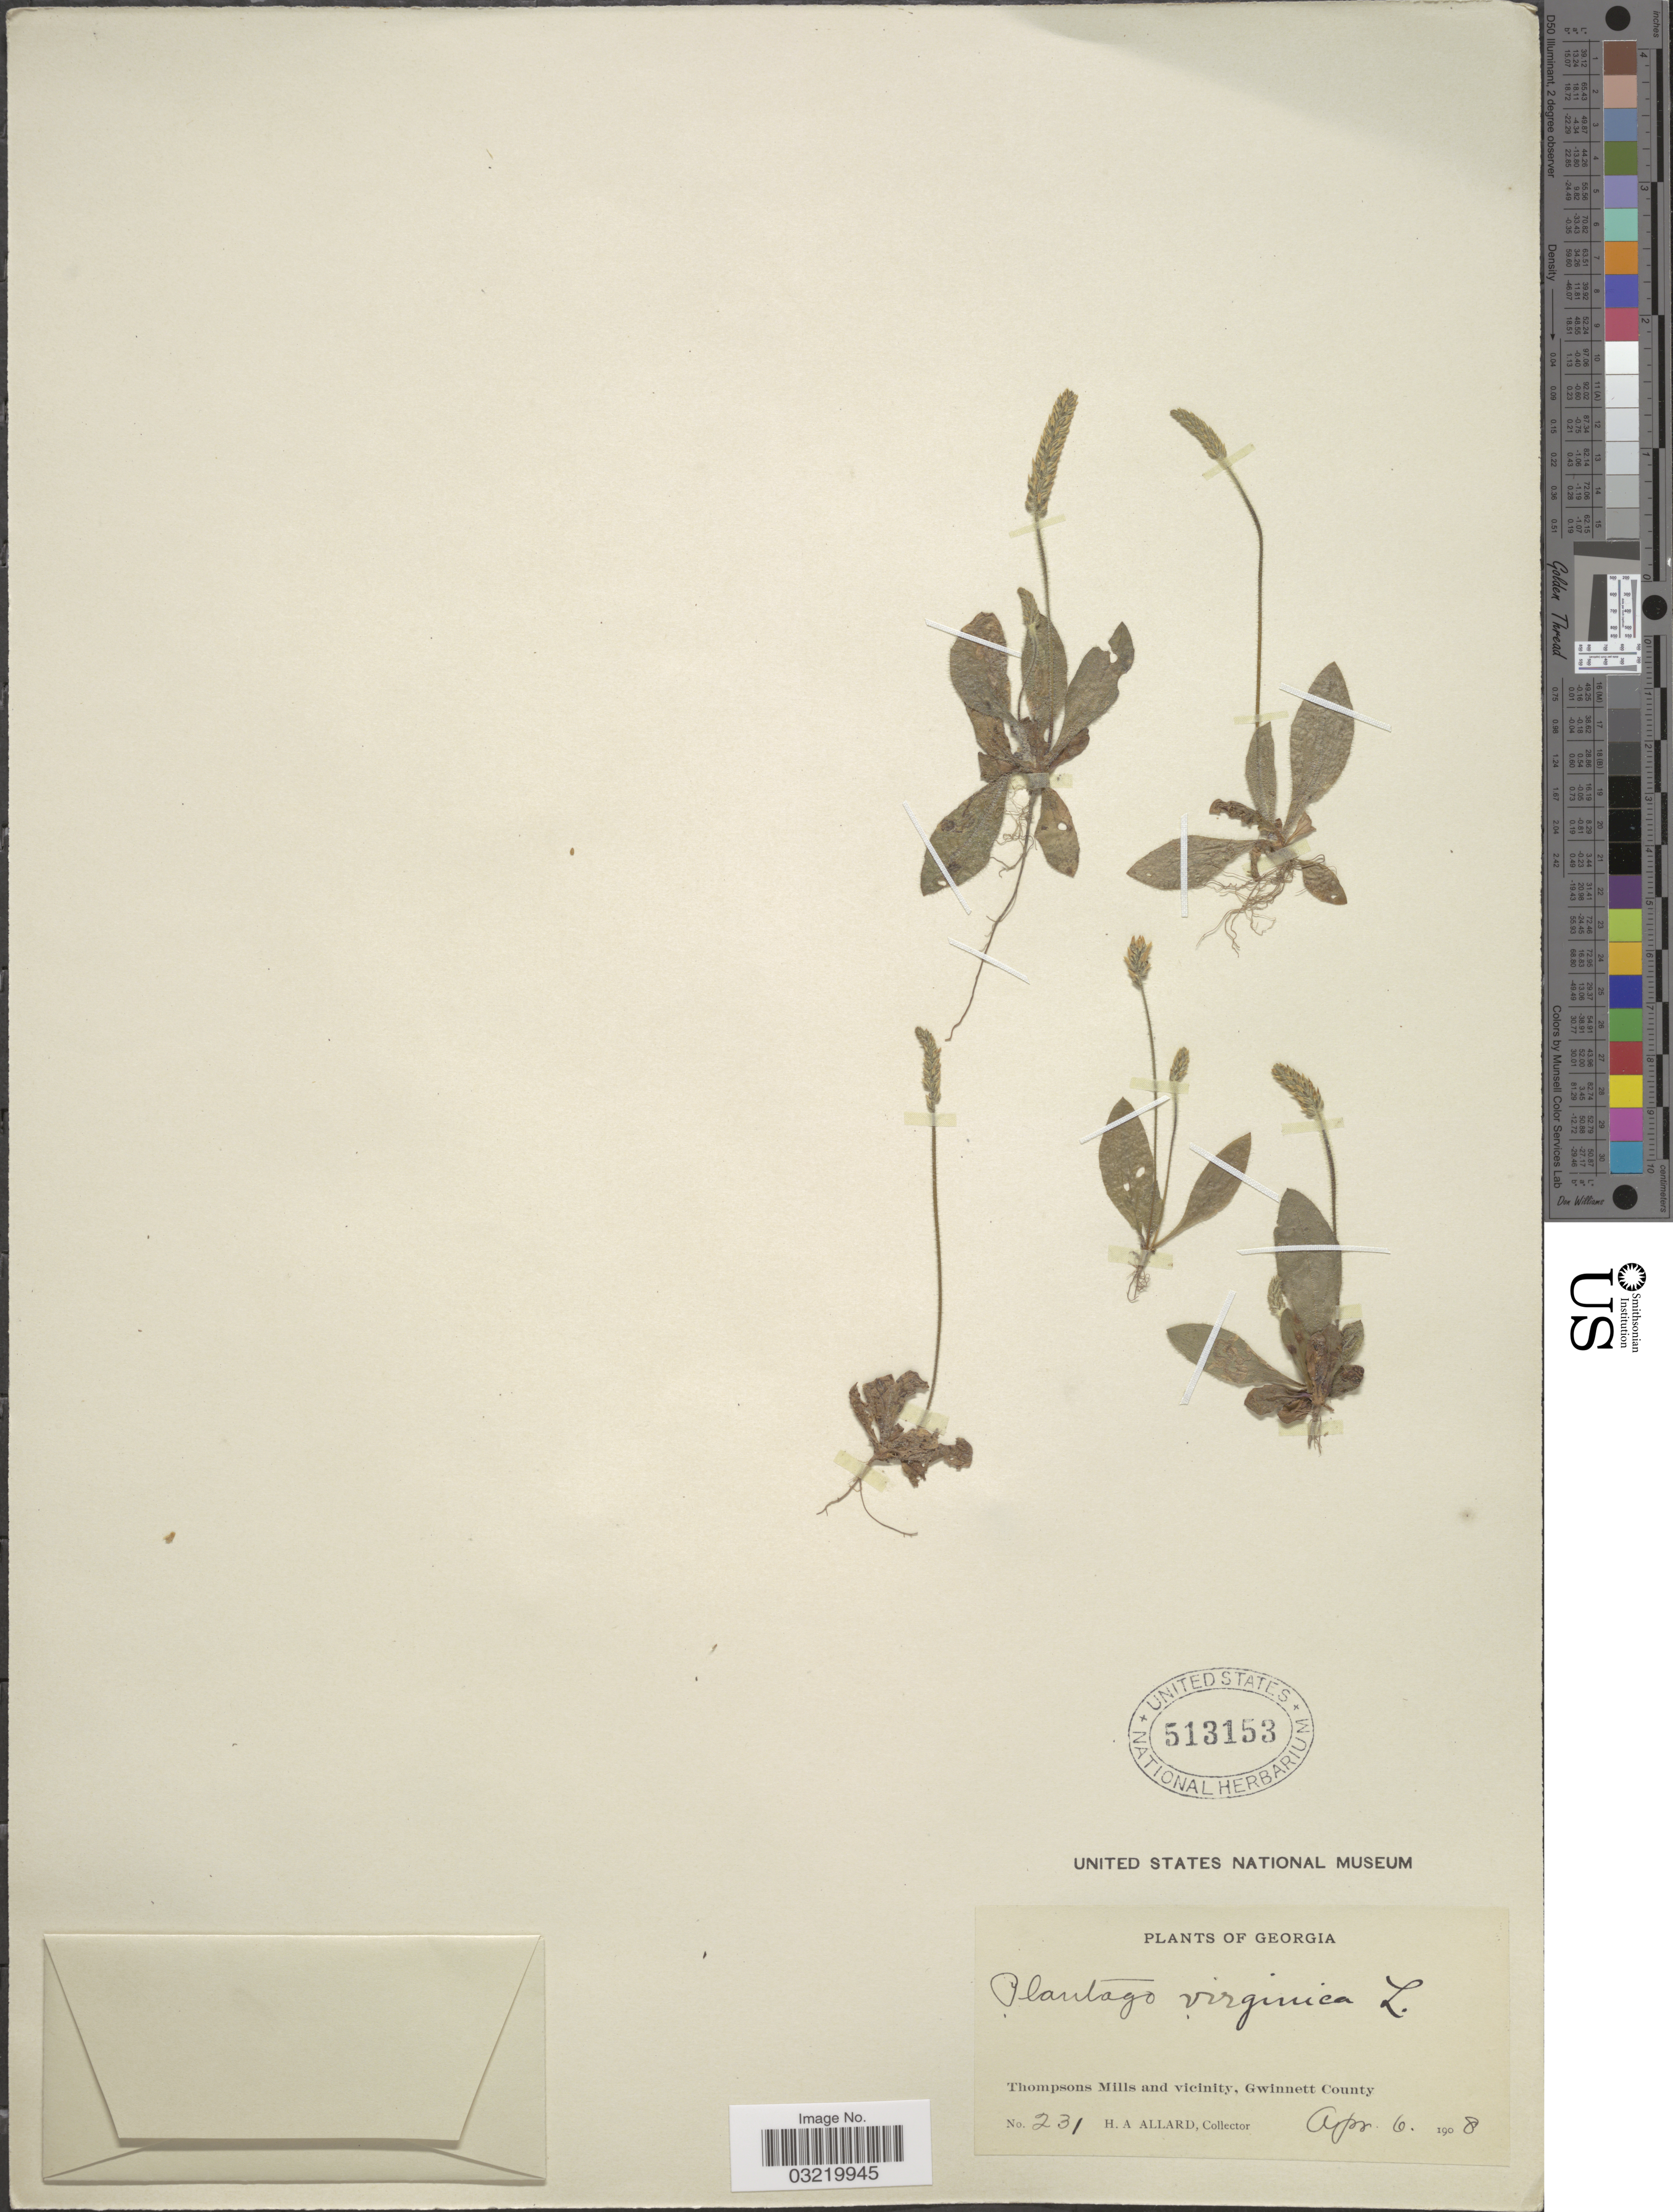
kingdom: Plantae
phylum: Tracheophyta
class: Magnoliopsida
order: Lamiales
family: Plantaginaceae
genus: Plantago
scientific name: Plantago virginica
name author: L.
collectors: H. A. Allard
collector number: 231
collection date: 1908-04-06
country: United States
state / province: Georgia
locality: Thompsons Mills and vicinity, Gwinnett County.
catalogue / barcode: US 513153